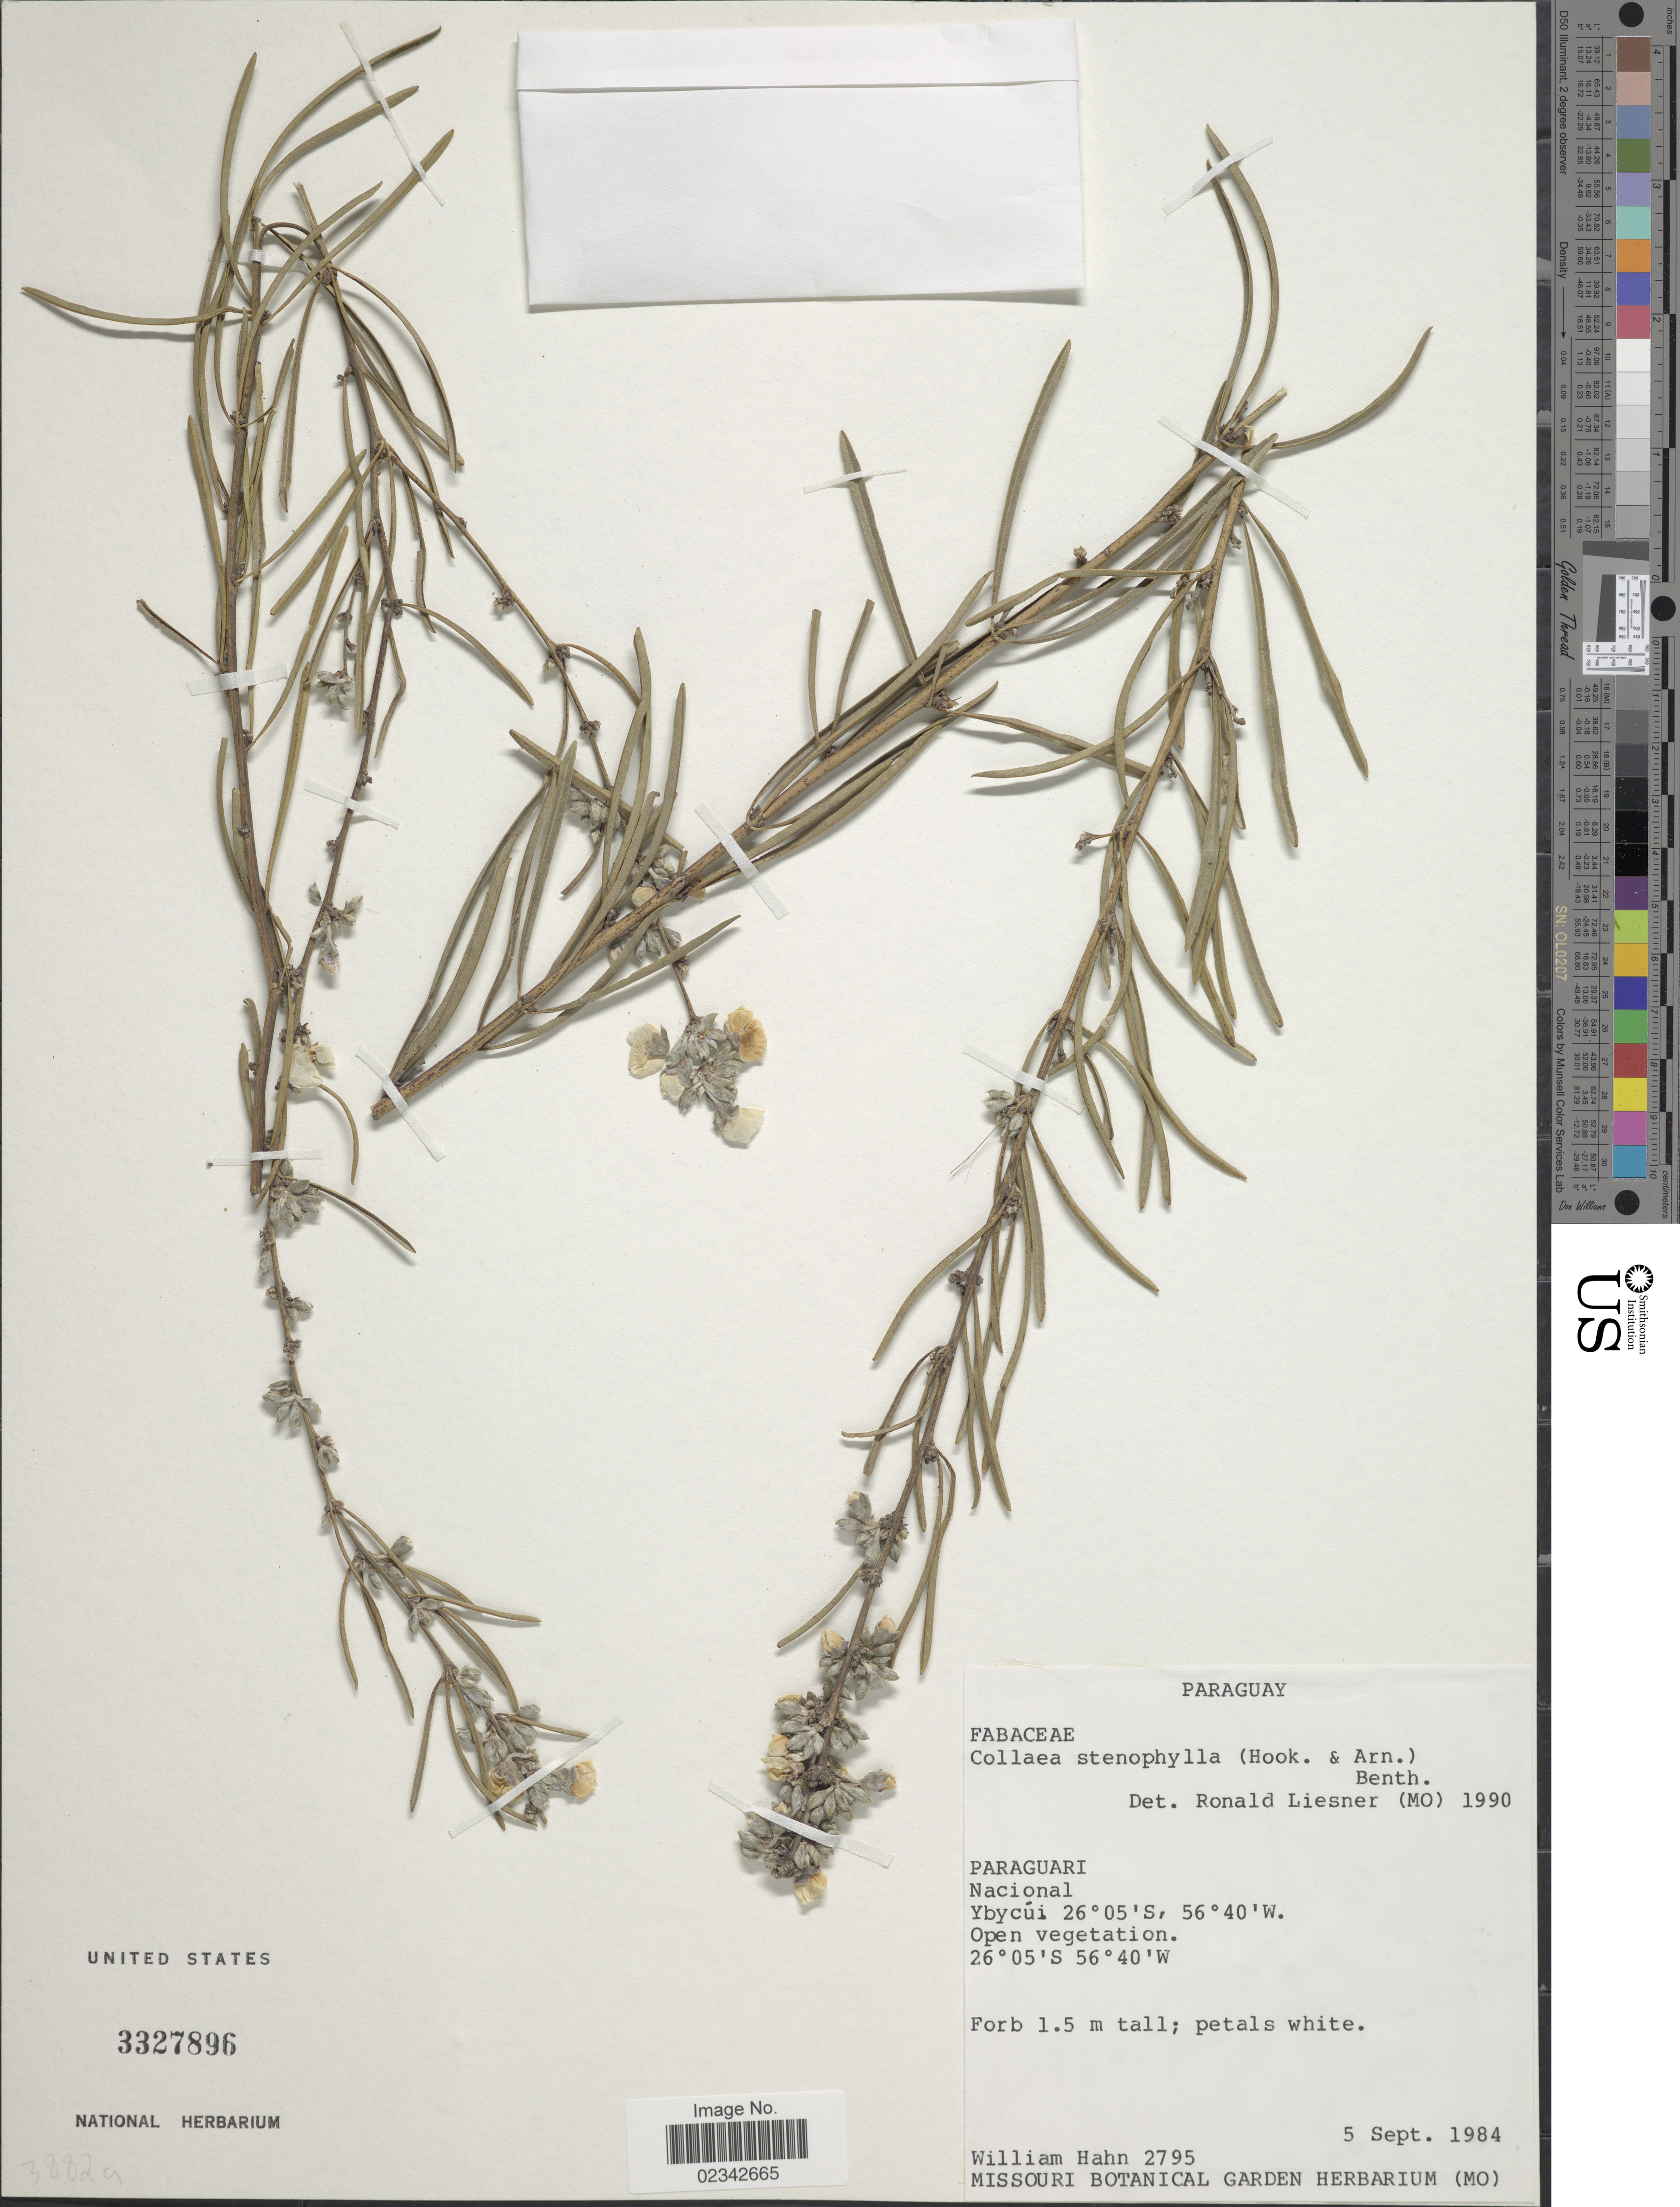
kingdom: Plantae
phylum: Tracheophyta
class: Magnoliopsida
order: Fabales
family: Fabaceae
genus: Collaea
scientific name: Collaea stenophylla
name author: (Hook. & Arn.) Benth.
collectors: W. J. Hahn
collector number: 2795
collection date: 1984-09-05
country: Paraguay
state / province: Paraguari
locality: Nacional Ybycui, open vegetation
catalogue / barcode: US 3327896